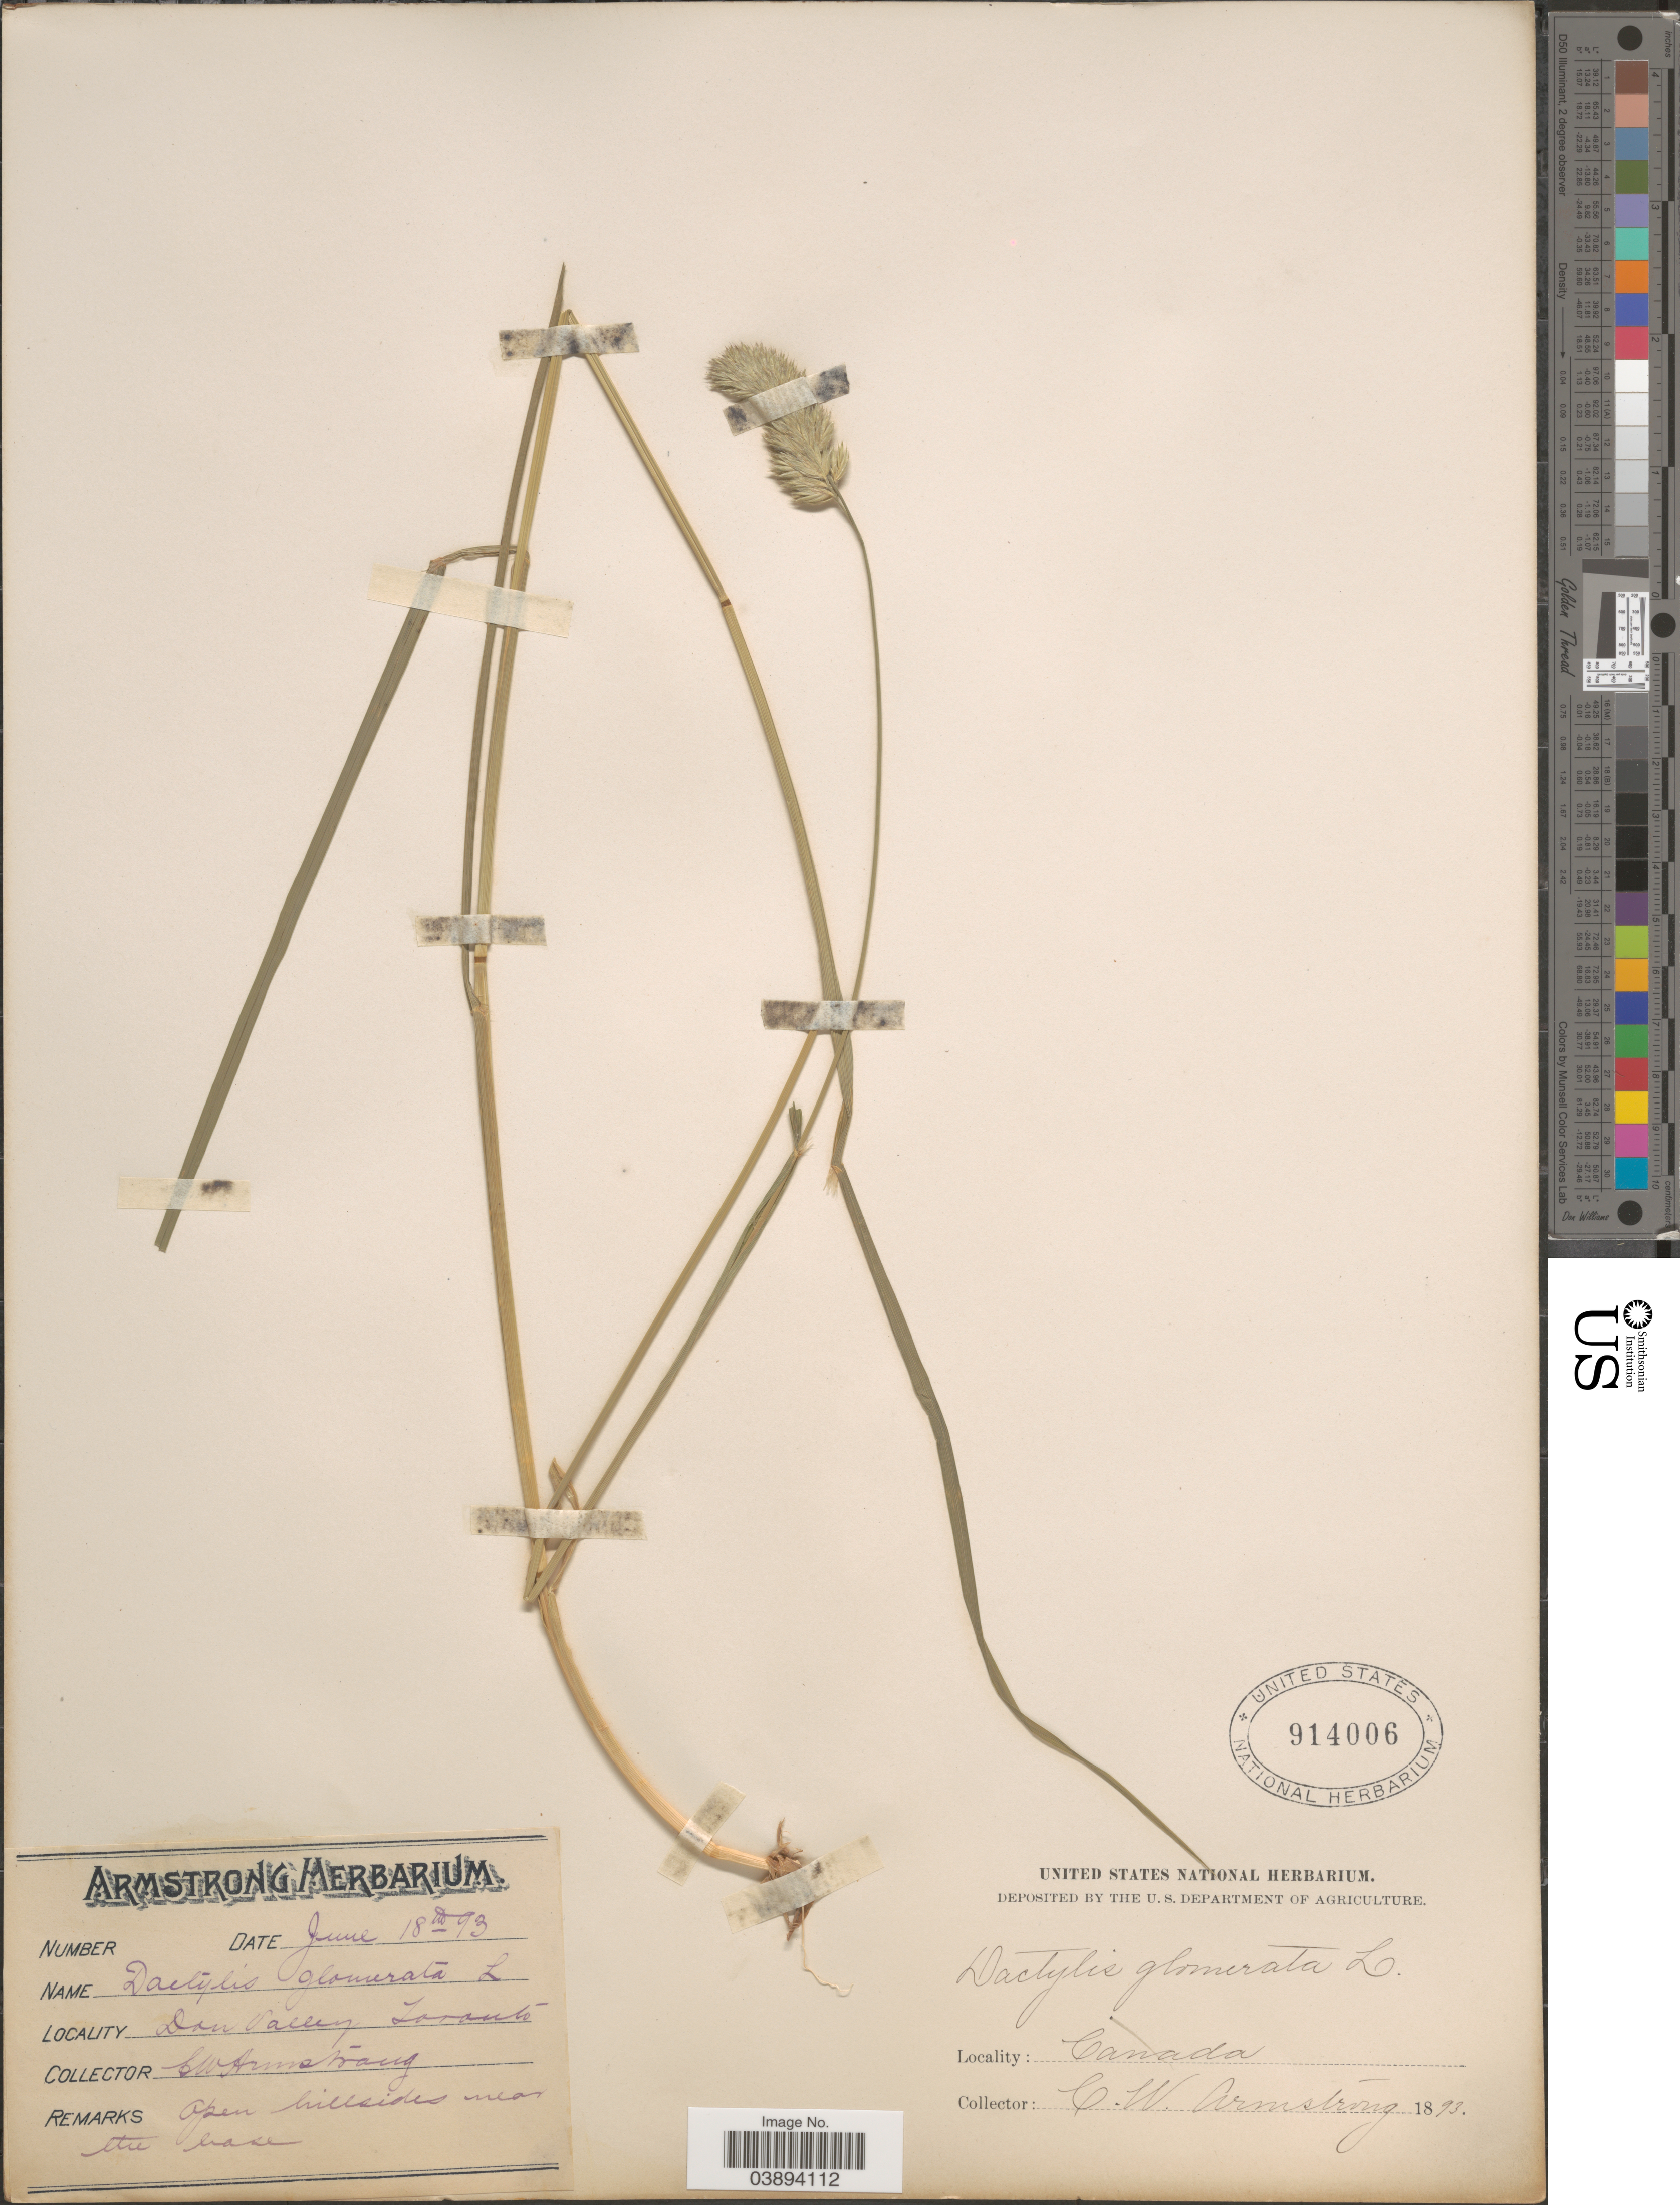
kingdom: Plantae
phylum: Tracheophyta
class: Liliopsida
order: Poales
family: Poaceae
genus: Dactylis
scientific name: Dactylis glomerata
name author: L.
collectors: C. W. Armstrong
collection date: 1893-06-18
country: Canada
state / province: Ontario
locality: Dan Valley, Toronto.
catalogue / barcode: US 914006